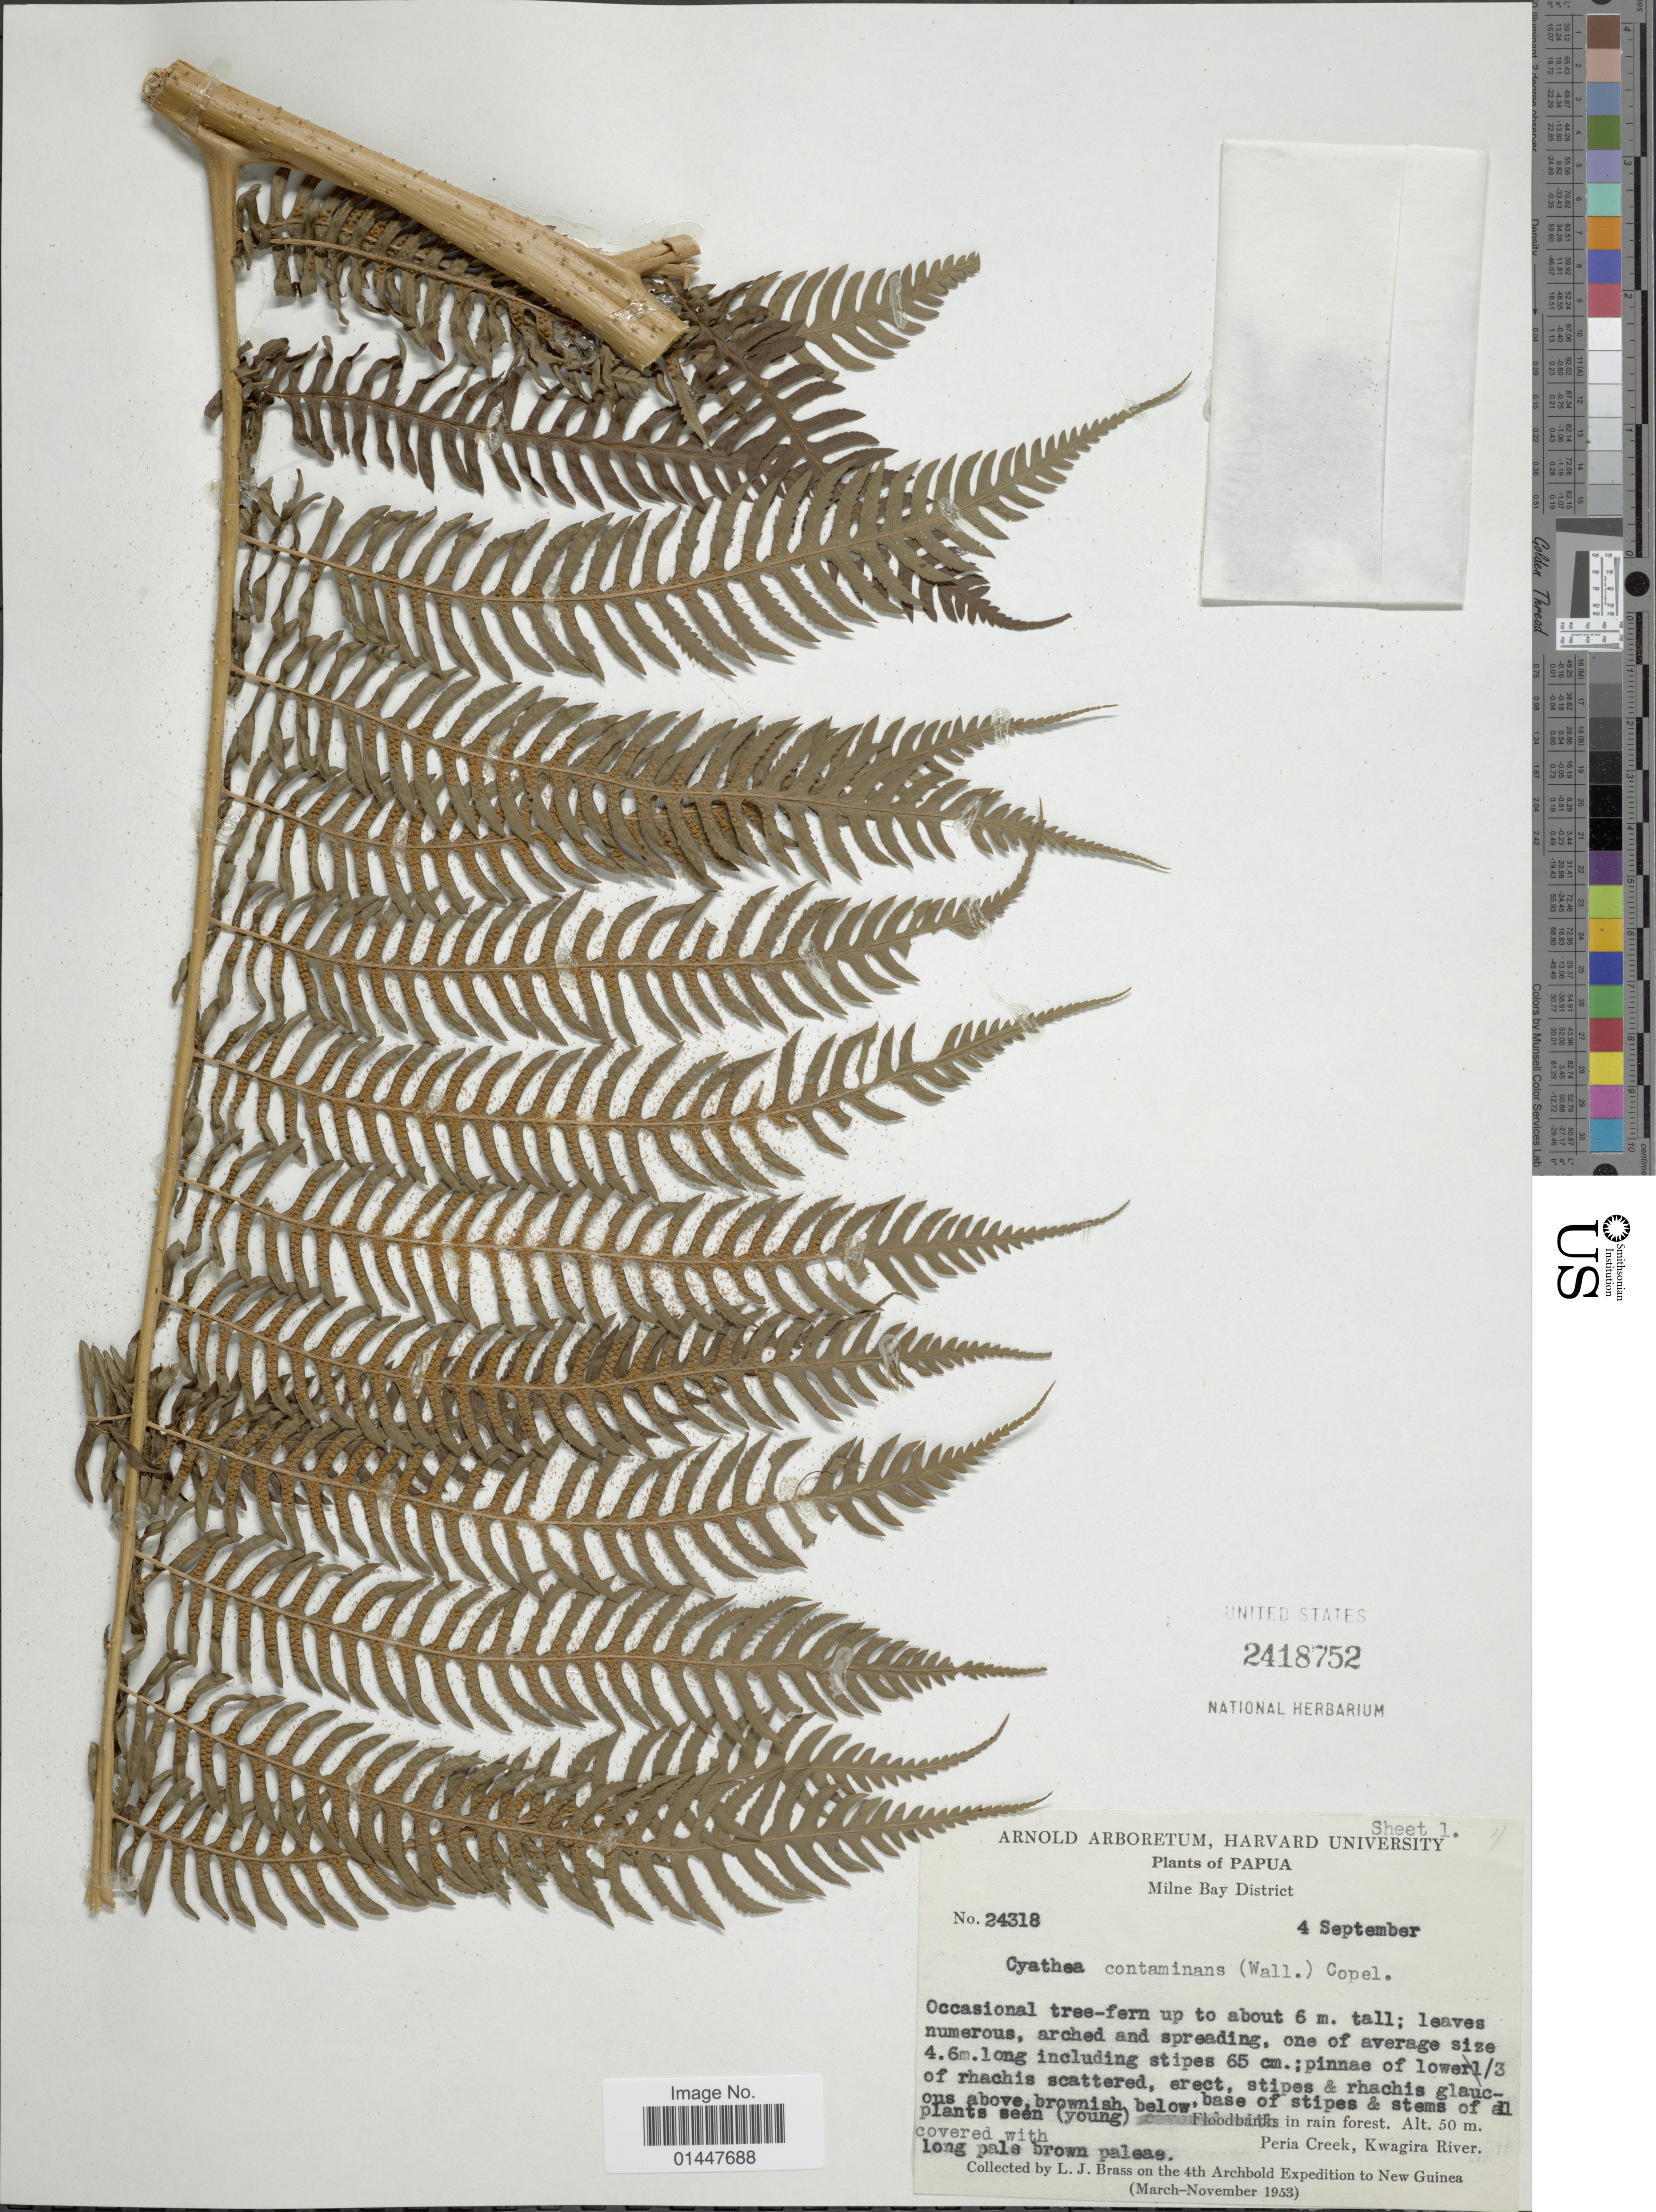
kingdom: Plantae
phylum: Tracheophyta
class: Polypodiopsida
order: Cyatheales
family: Cyatheaceae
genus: Sphaeropteris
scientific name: Sphaeropteris glauca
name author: (Blume) R.M. Tryon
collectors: L. J. Brass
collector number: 24318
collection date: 1953-09-04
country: Papua New Guinea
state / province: Milne Bay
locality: Papua. Milne Bay District. Floodbanks in rainforest. Peria Creek, Kwagira River.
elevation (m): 50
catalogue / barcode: US 2418752